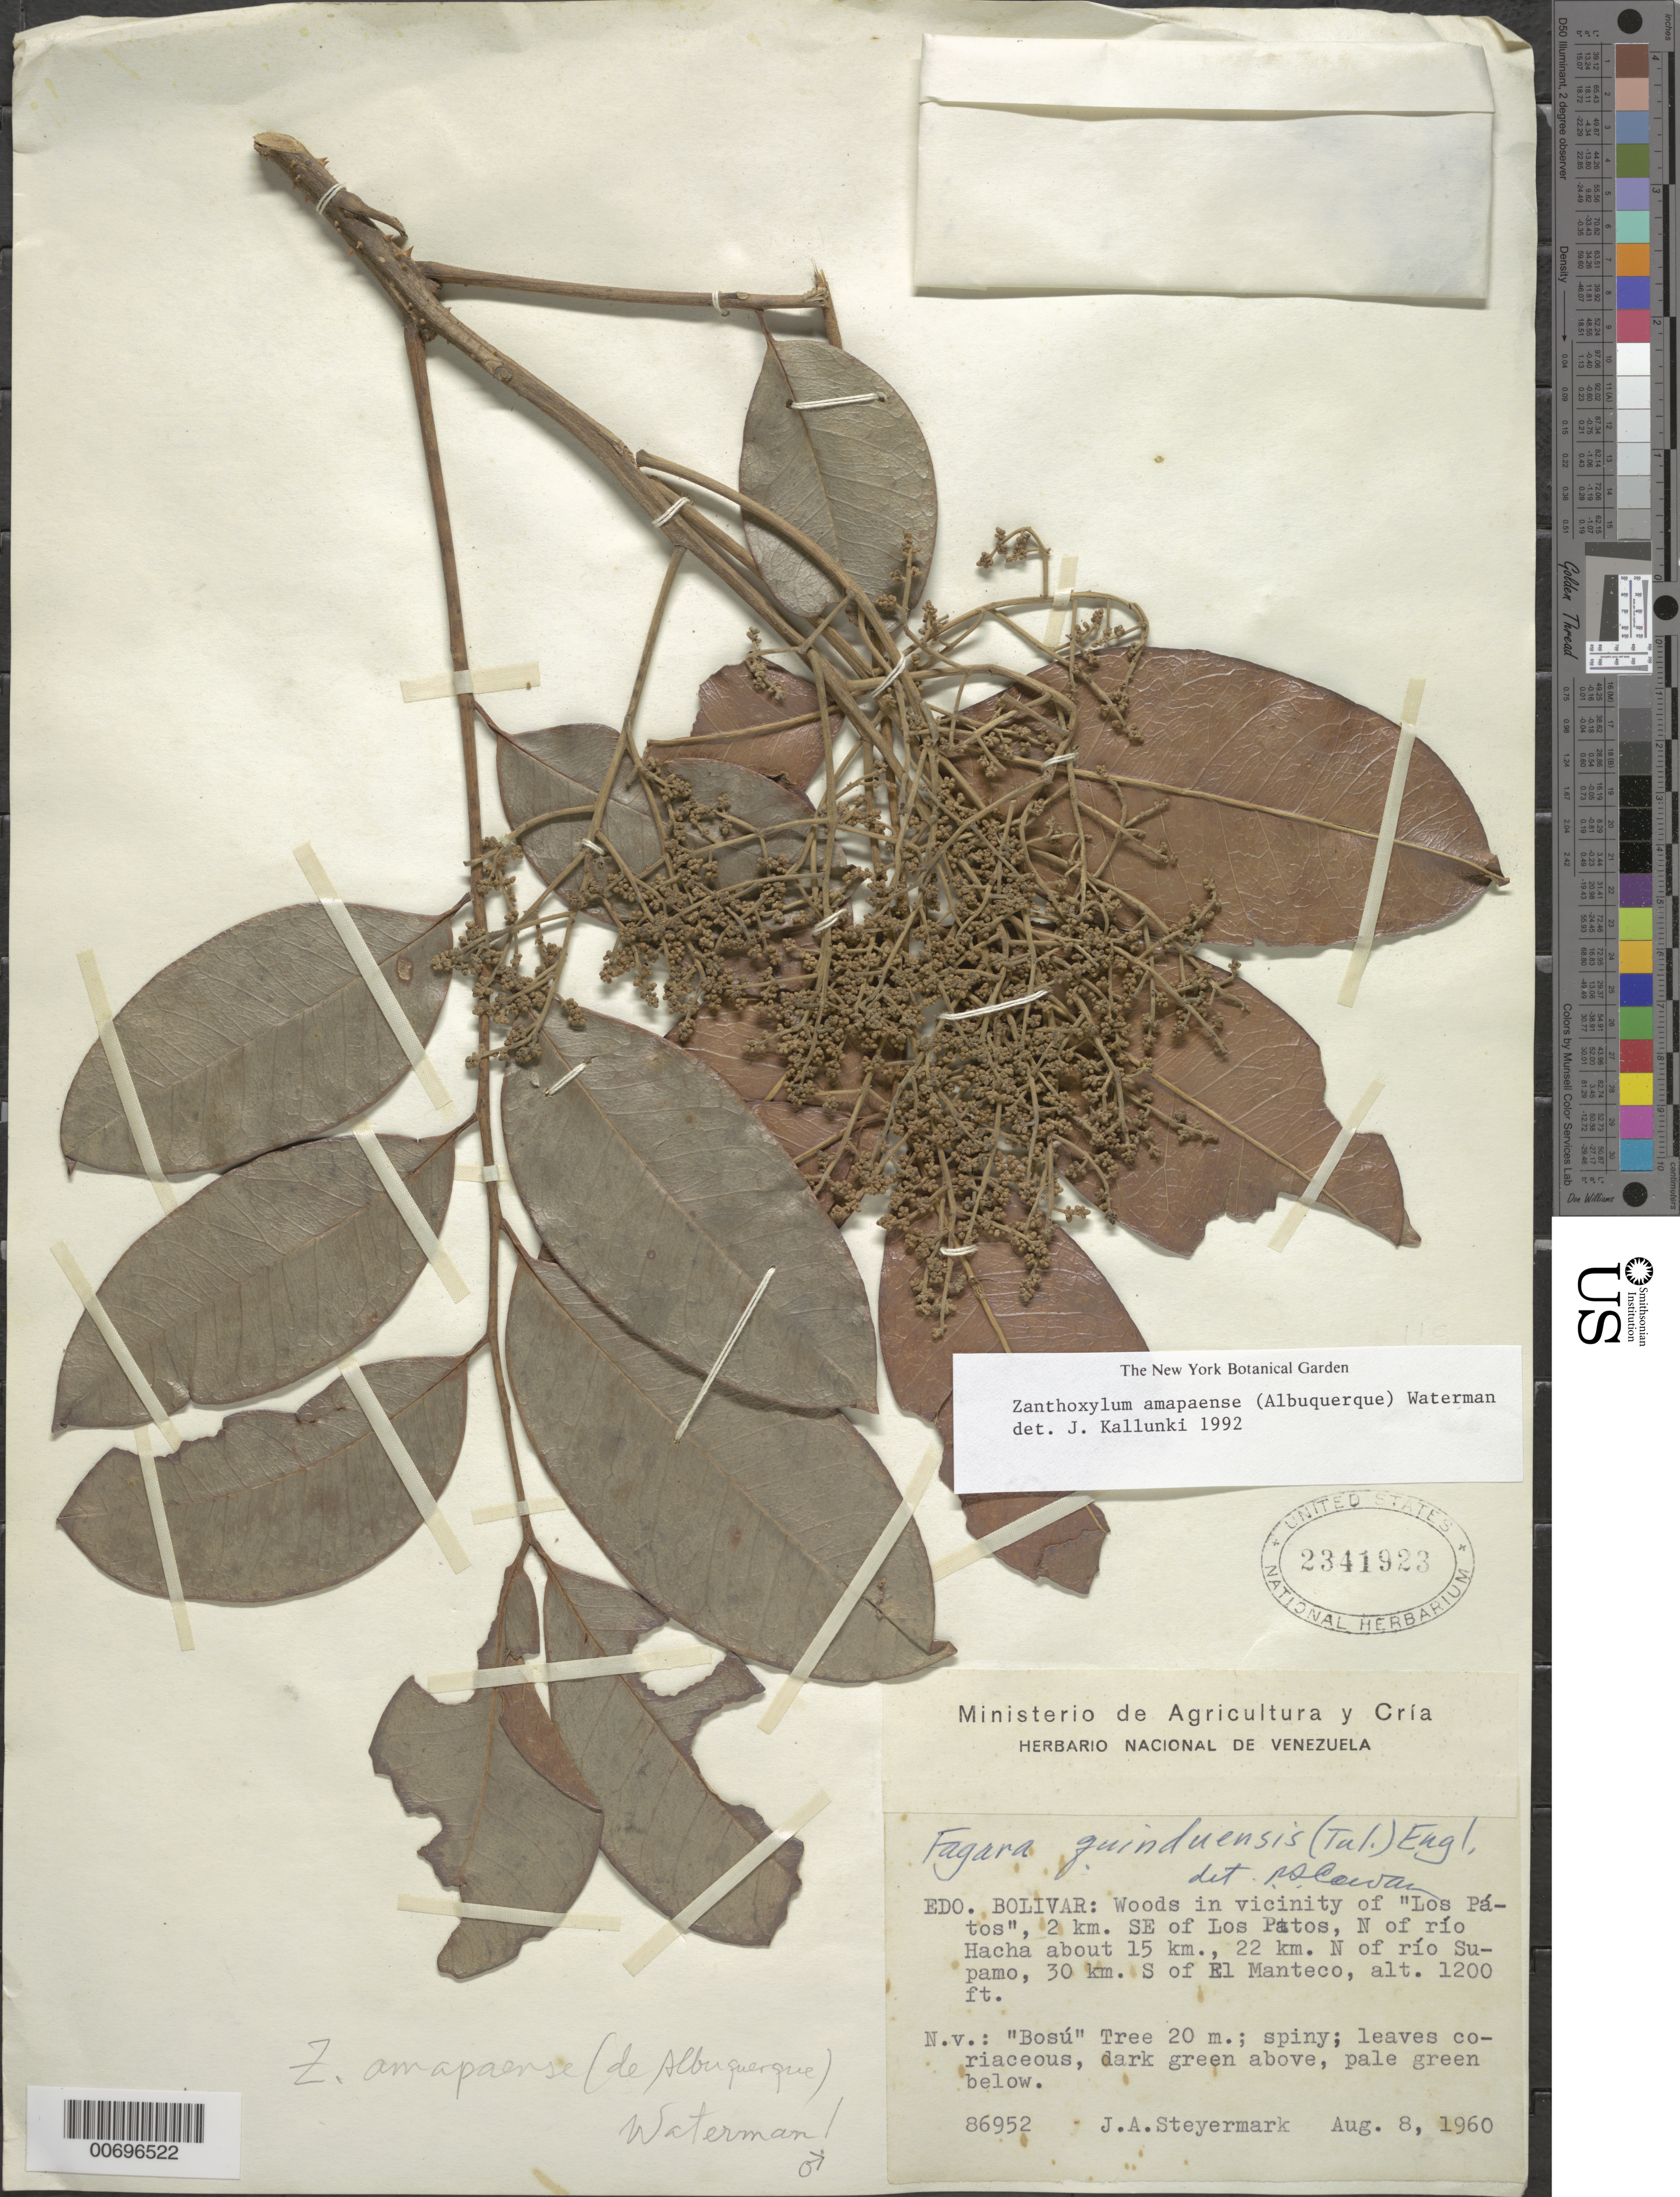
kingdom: Plantae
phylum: Tracheophyta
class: Magnoliopsida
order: Sapindales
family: Rutaceae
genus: Zanthoxylum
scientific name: Zanthoxylum amapaense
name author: (Albuq.) P.G. Waterman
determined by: Kallunki, Jacquelyn A.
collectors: J. Steyermark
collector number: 86952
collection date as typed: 8-Aug-60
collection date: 1960-08-08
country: Venezuela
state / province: Bolívar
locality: Los Patos, 2 km SE of, N of Río Hacha, 15 km N of Río Supamo, 30 km south of El Manteco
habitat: Forest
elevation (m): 365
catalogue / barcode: US 2341923